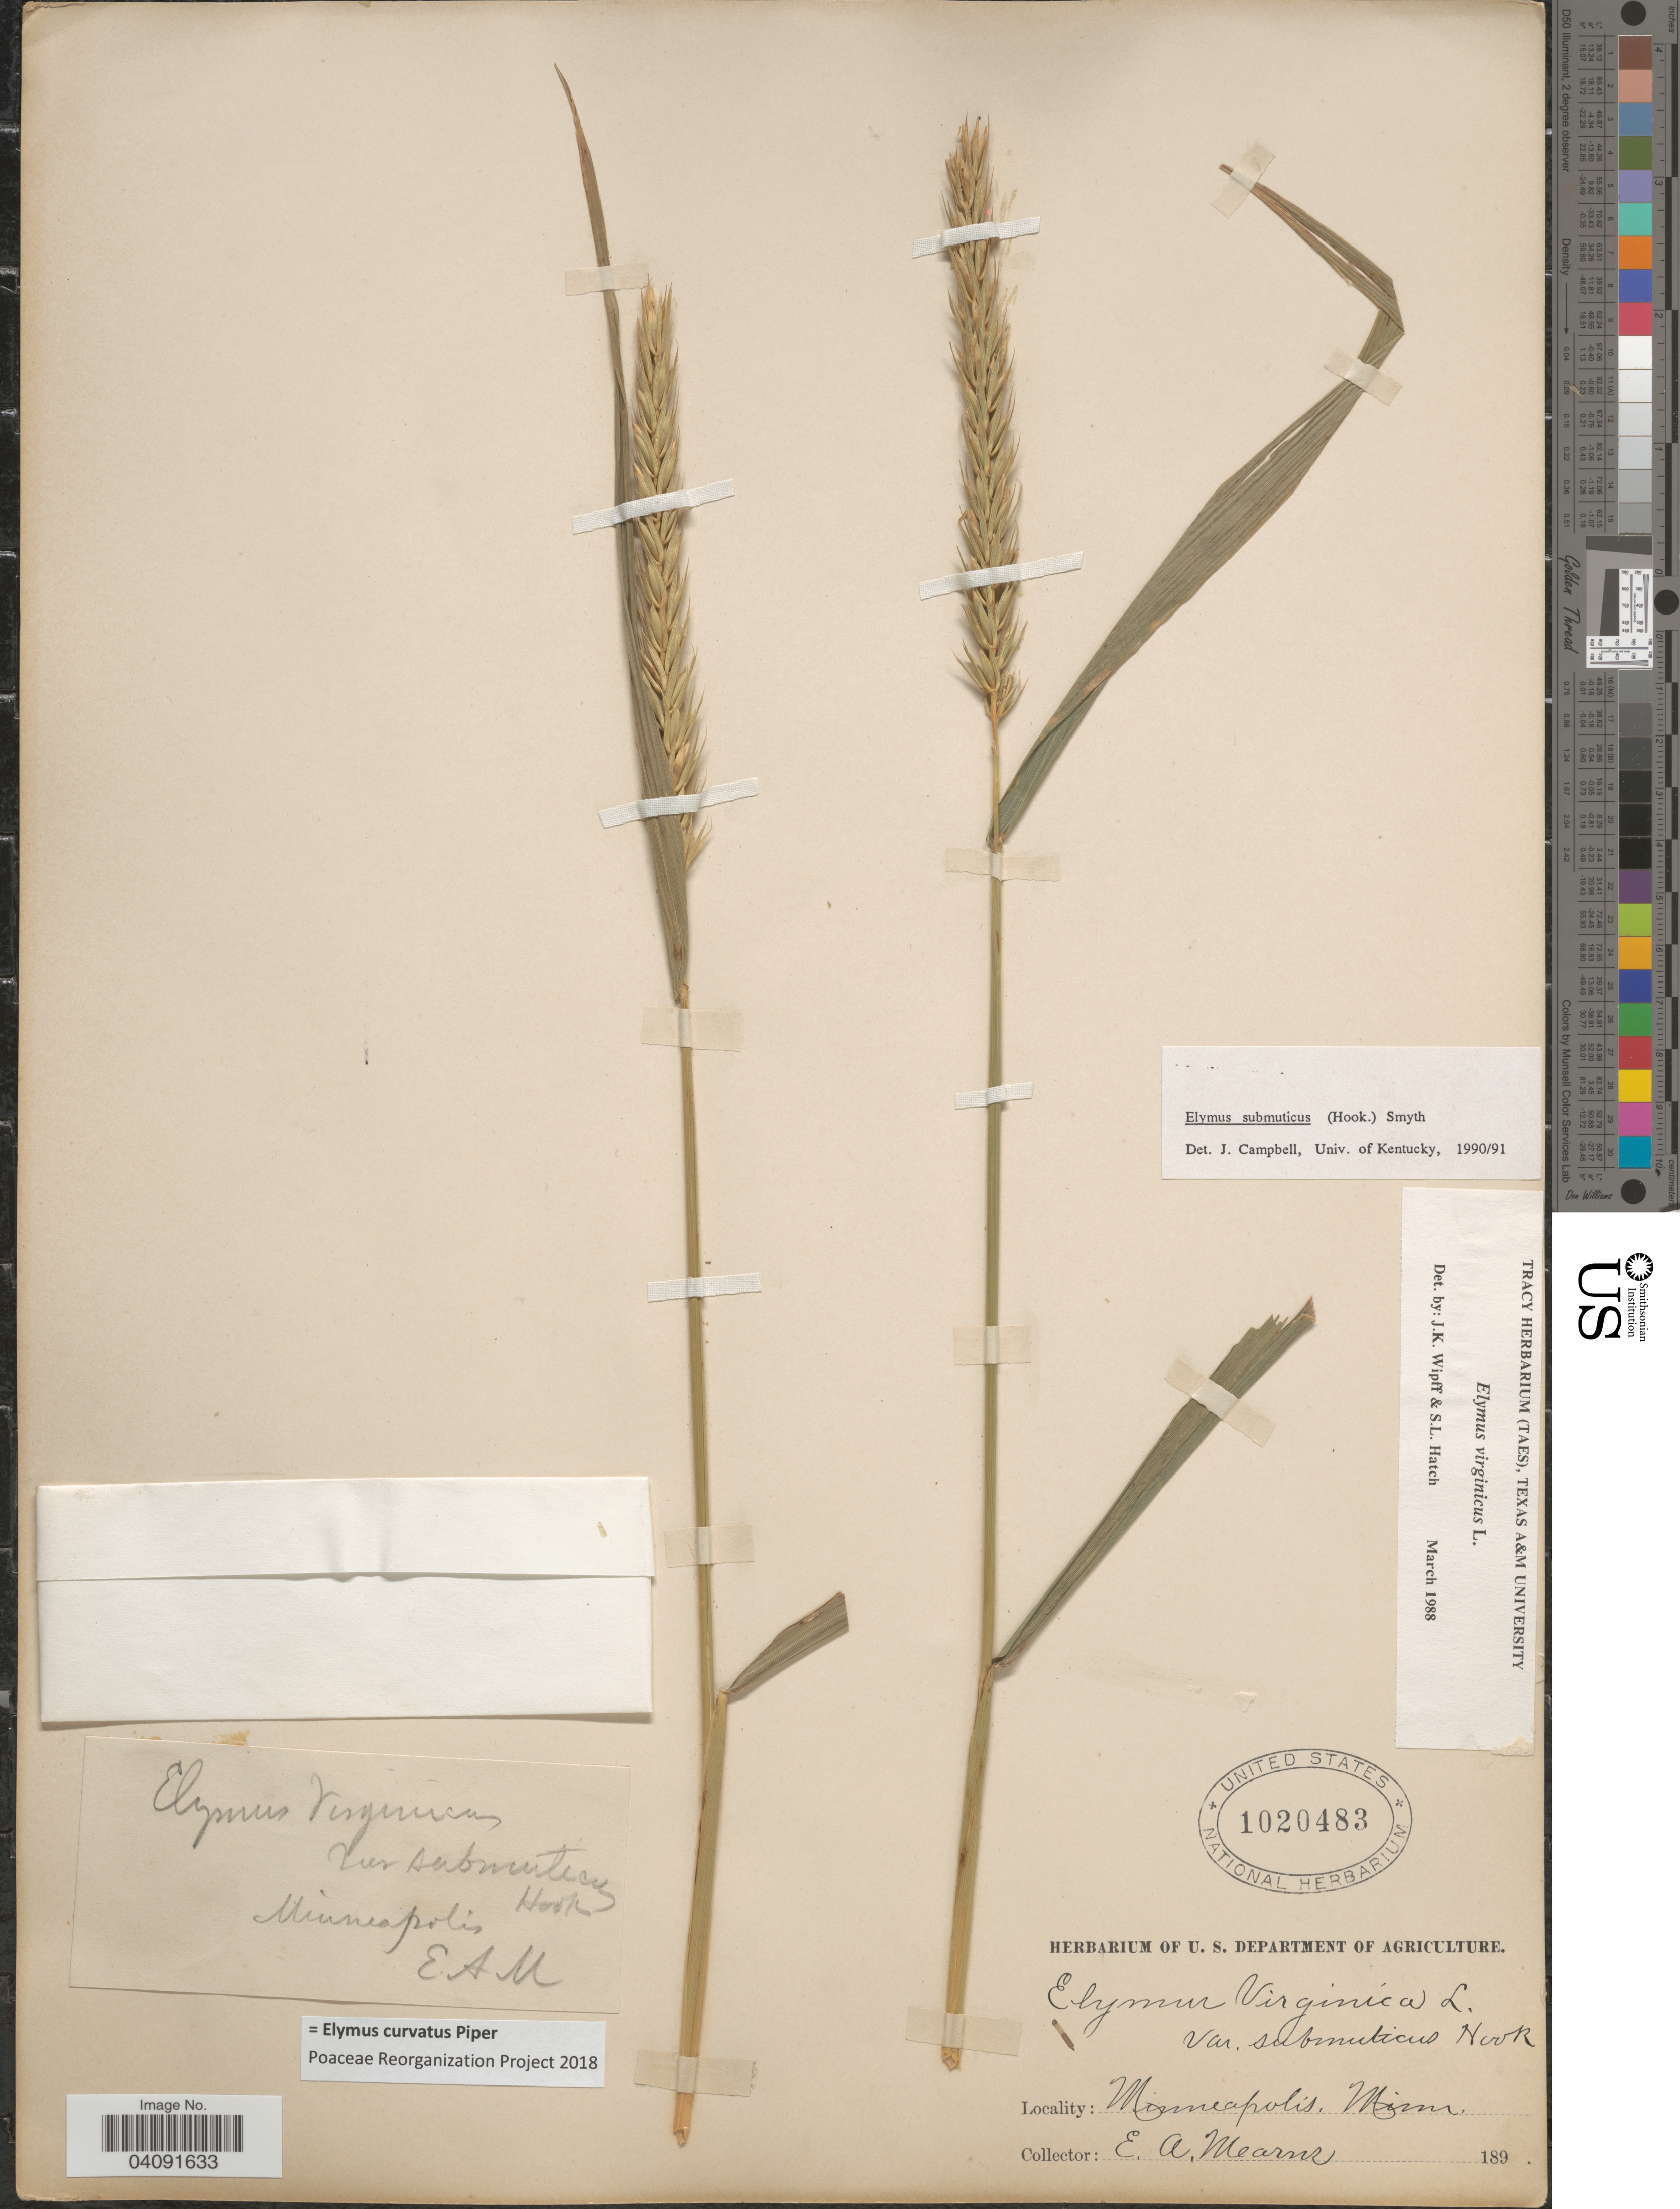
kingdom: Plantae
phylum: Tracheophyta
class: Liliopsida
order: Poales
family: Poaceae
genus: Elymus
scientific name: Elymus curvatus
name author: Piper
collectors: E. A. Mearns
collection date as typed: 189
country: United States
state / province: Minnesota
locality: Minneapolis.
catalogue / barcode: US 1020483